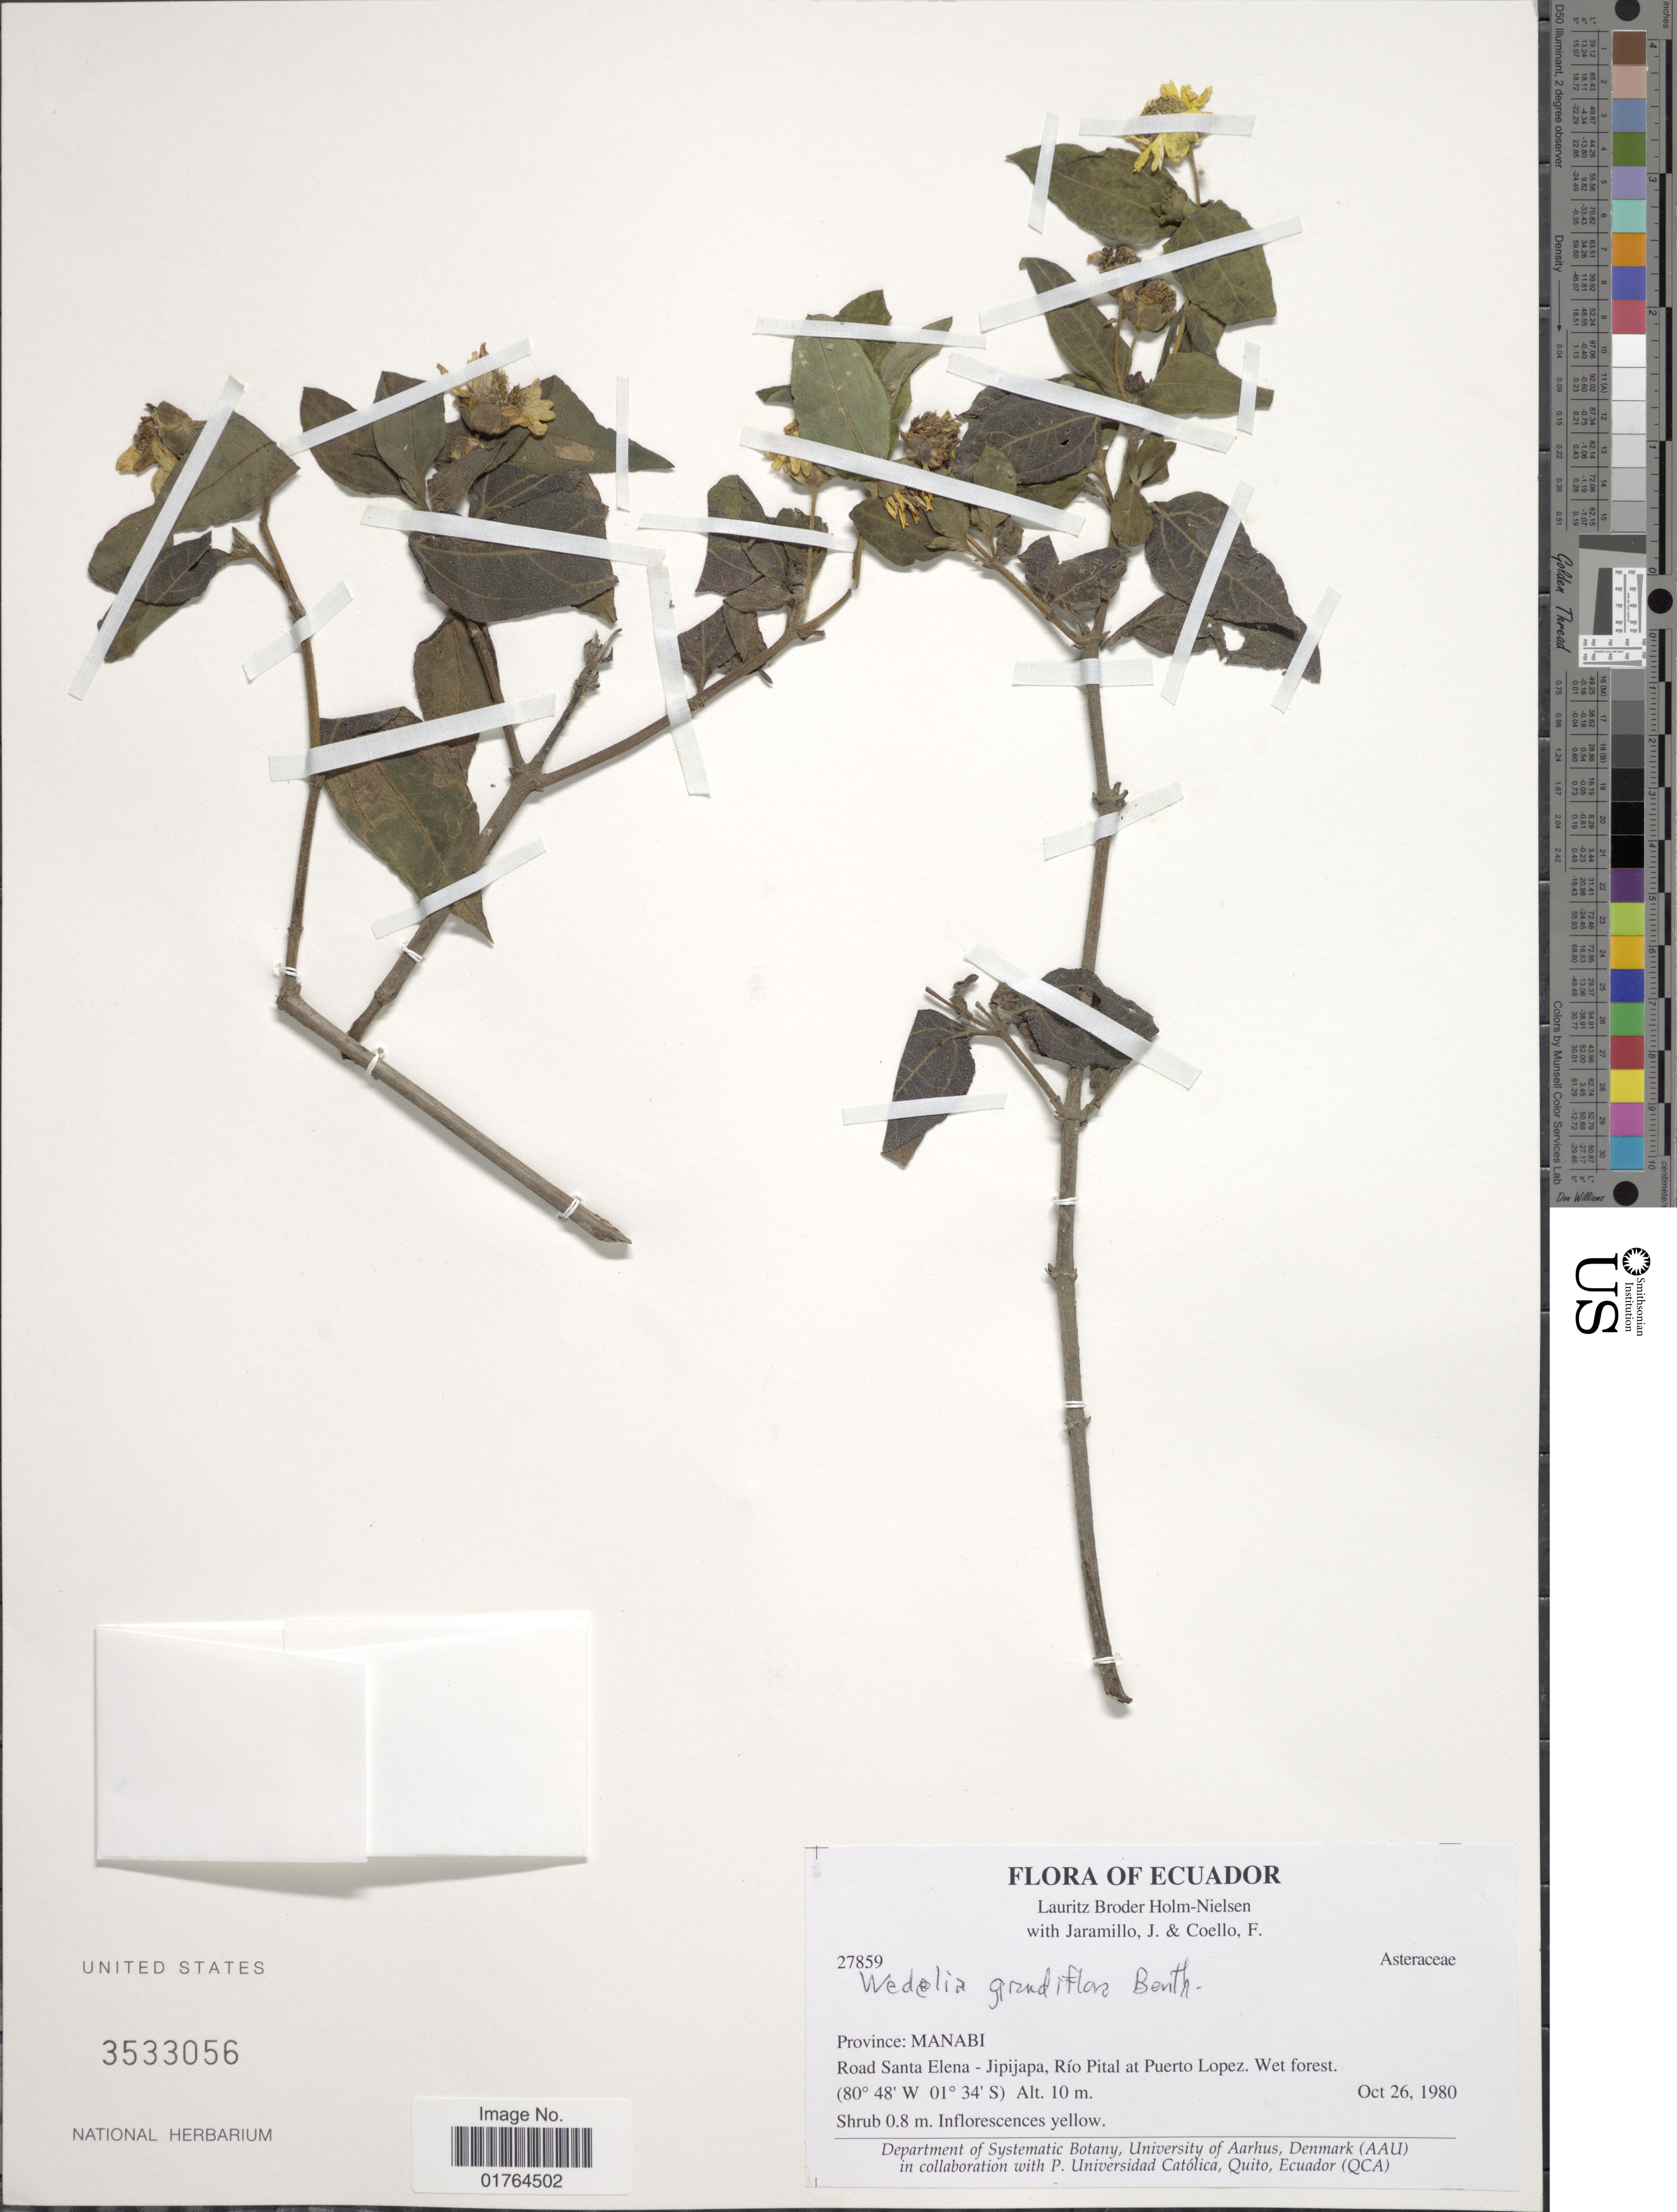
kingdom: Plantae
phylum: Tracheophyta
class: Magnoliopsida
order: Asterales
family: Asteraceae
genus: Wedelia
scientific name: Wedelia grandiflora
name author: Benth.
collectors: L. B. Holm-Nielsen, J. Jaramillo & F. Coello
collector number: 27859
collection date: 1980-10-26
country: Ecuador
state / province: Manabí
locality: Road Santa Elena-Jipijapa, Rio Pital at Puerto Lopez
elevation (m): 10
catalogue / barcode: US 3533056